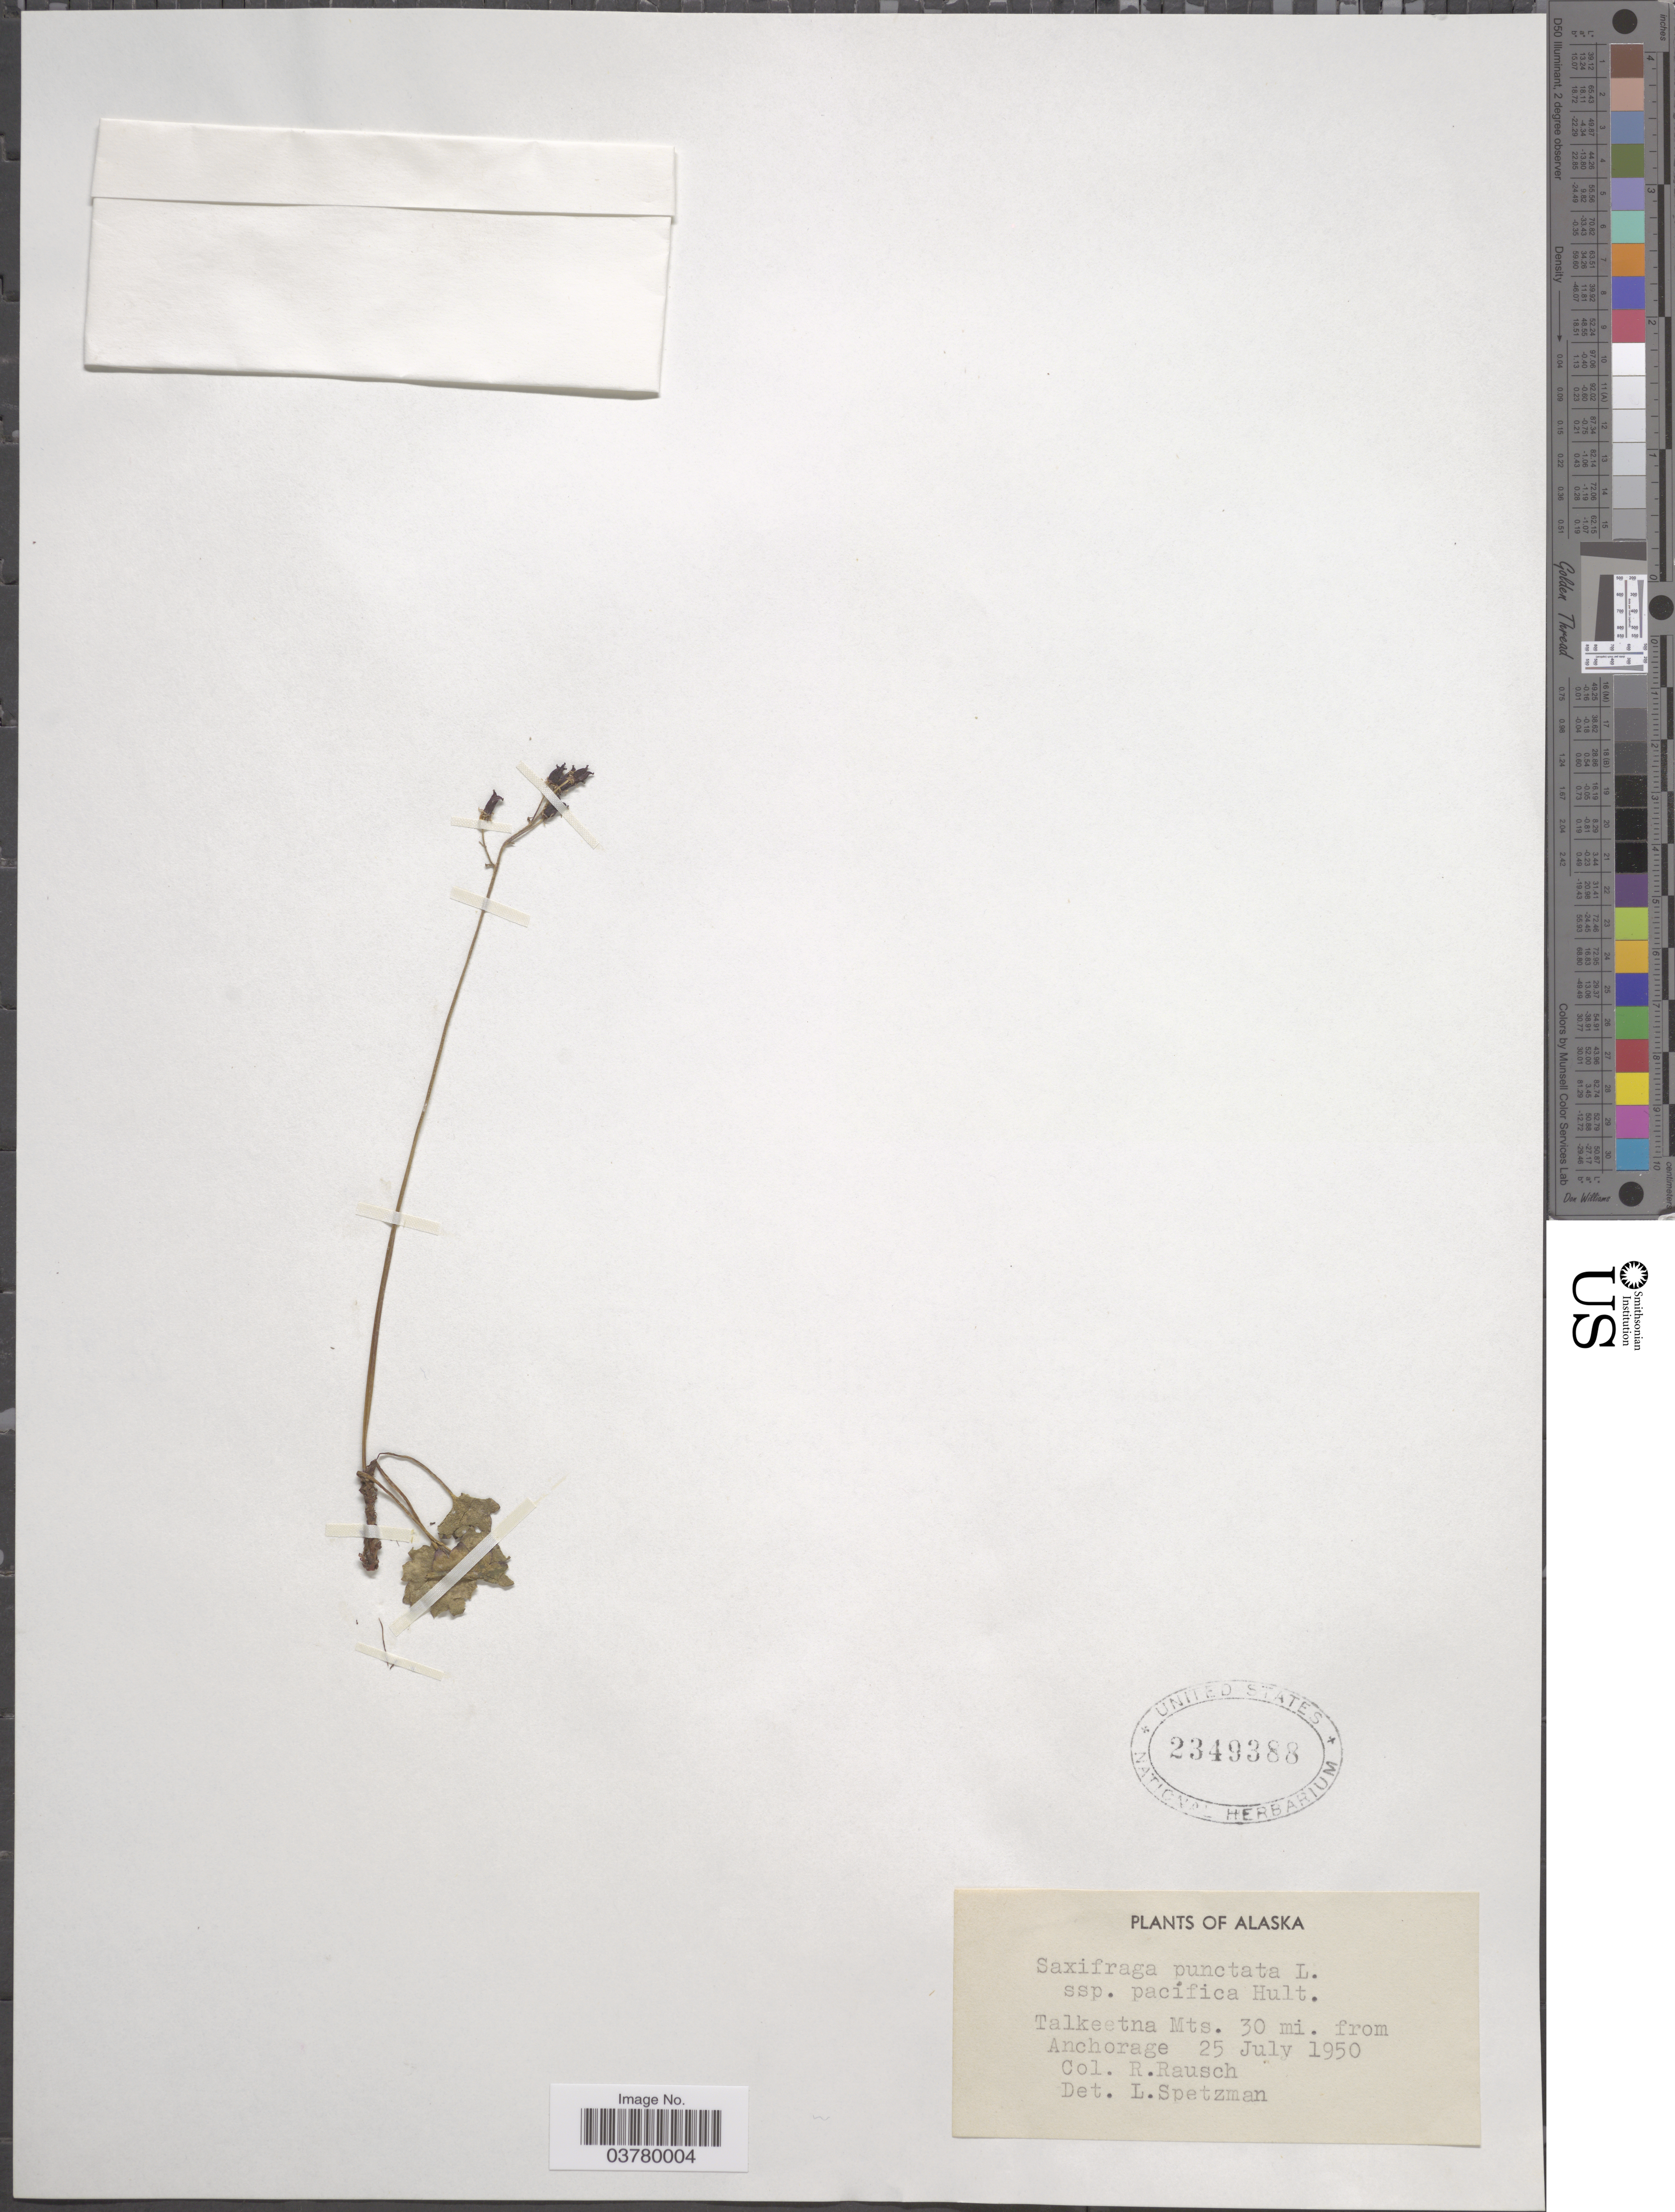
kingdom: Plantae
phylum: Tracheophyta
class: Magnoliopsida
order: Saxifragales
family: Saxifragaceae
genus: Micranthes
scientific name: Micranthes nelsoniana var. porsildiana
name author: (Calder & Savile) Gornall & H. Ohba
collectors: R. Rausch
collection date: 1950-07-25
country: United States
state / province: Alaska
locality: Talkeetna Mts. 30 mi. from Anchorage.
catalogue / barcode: US 2349388